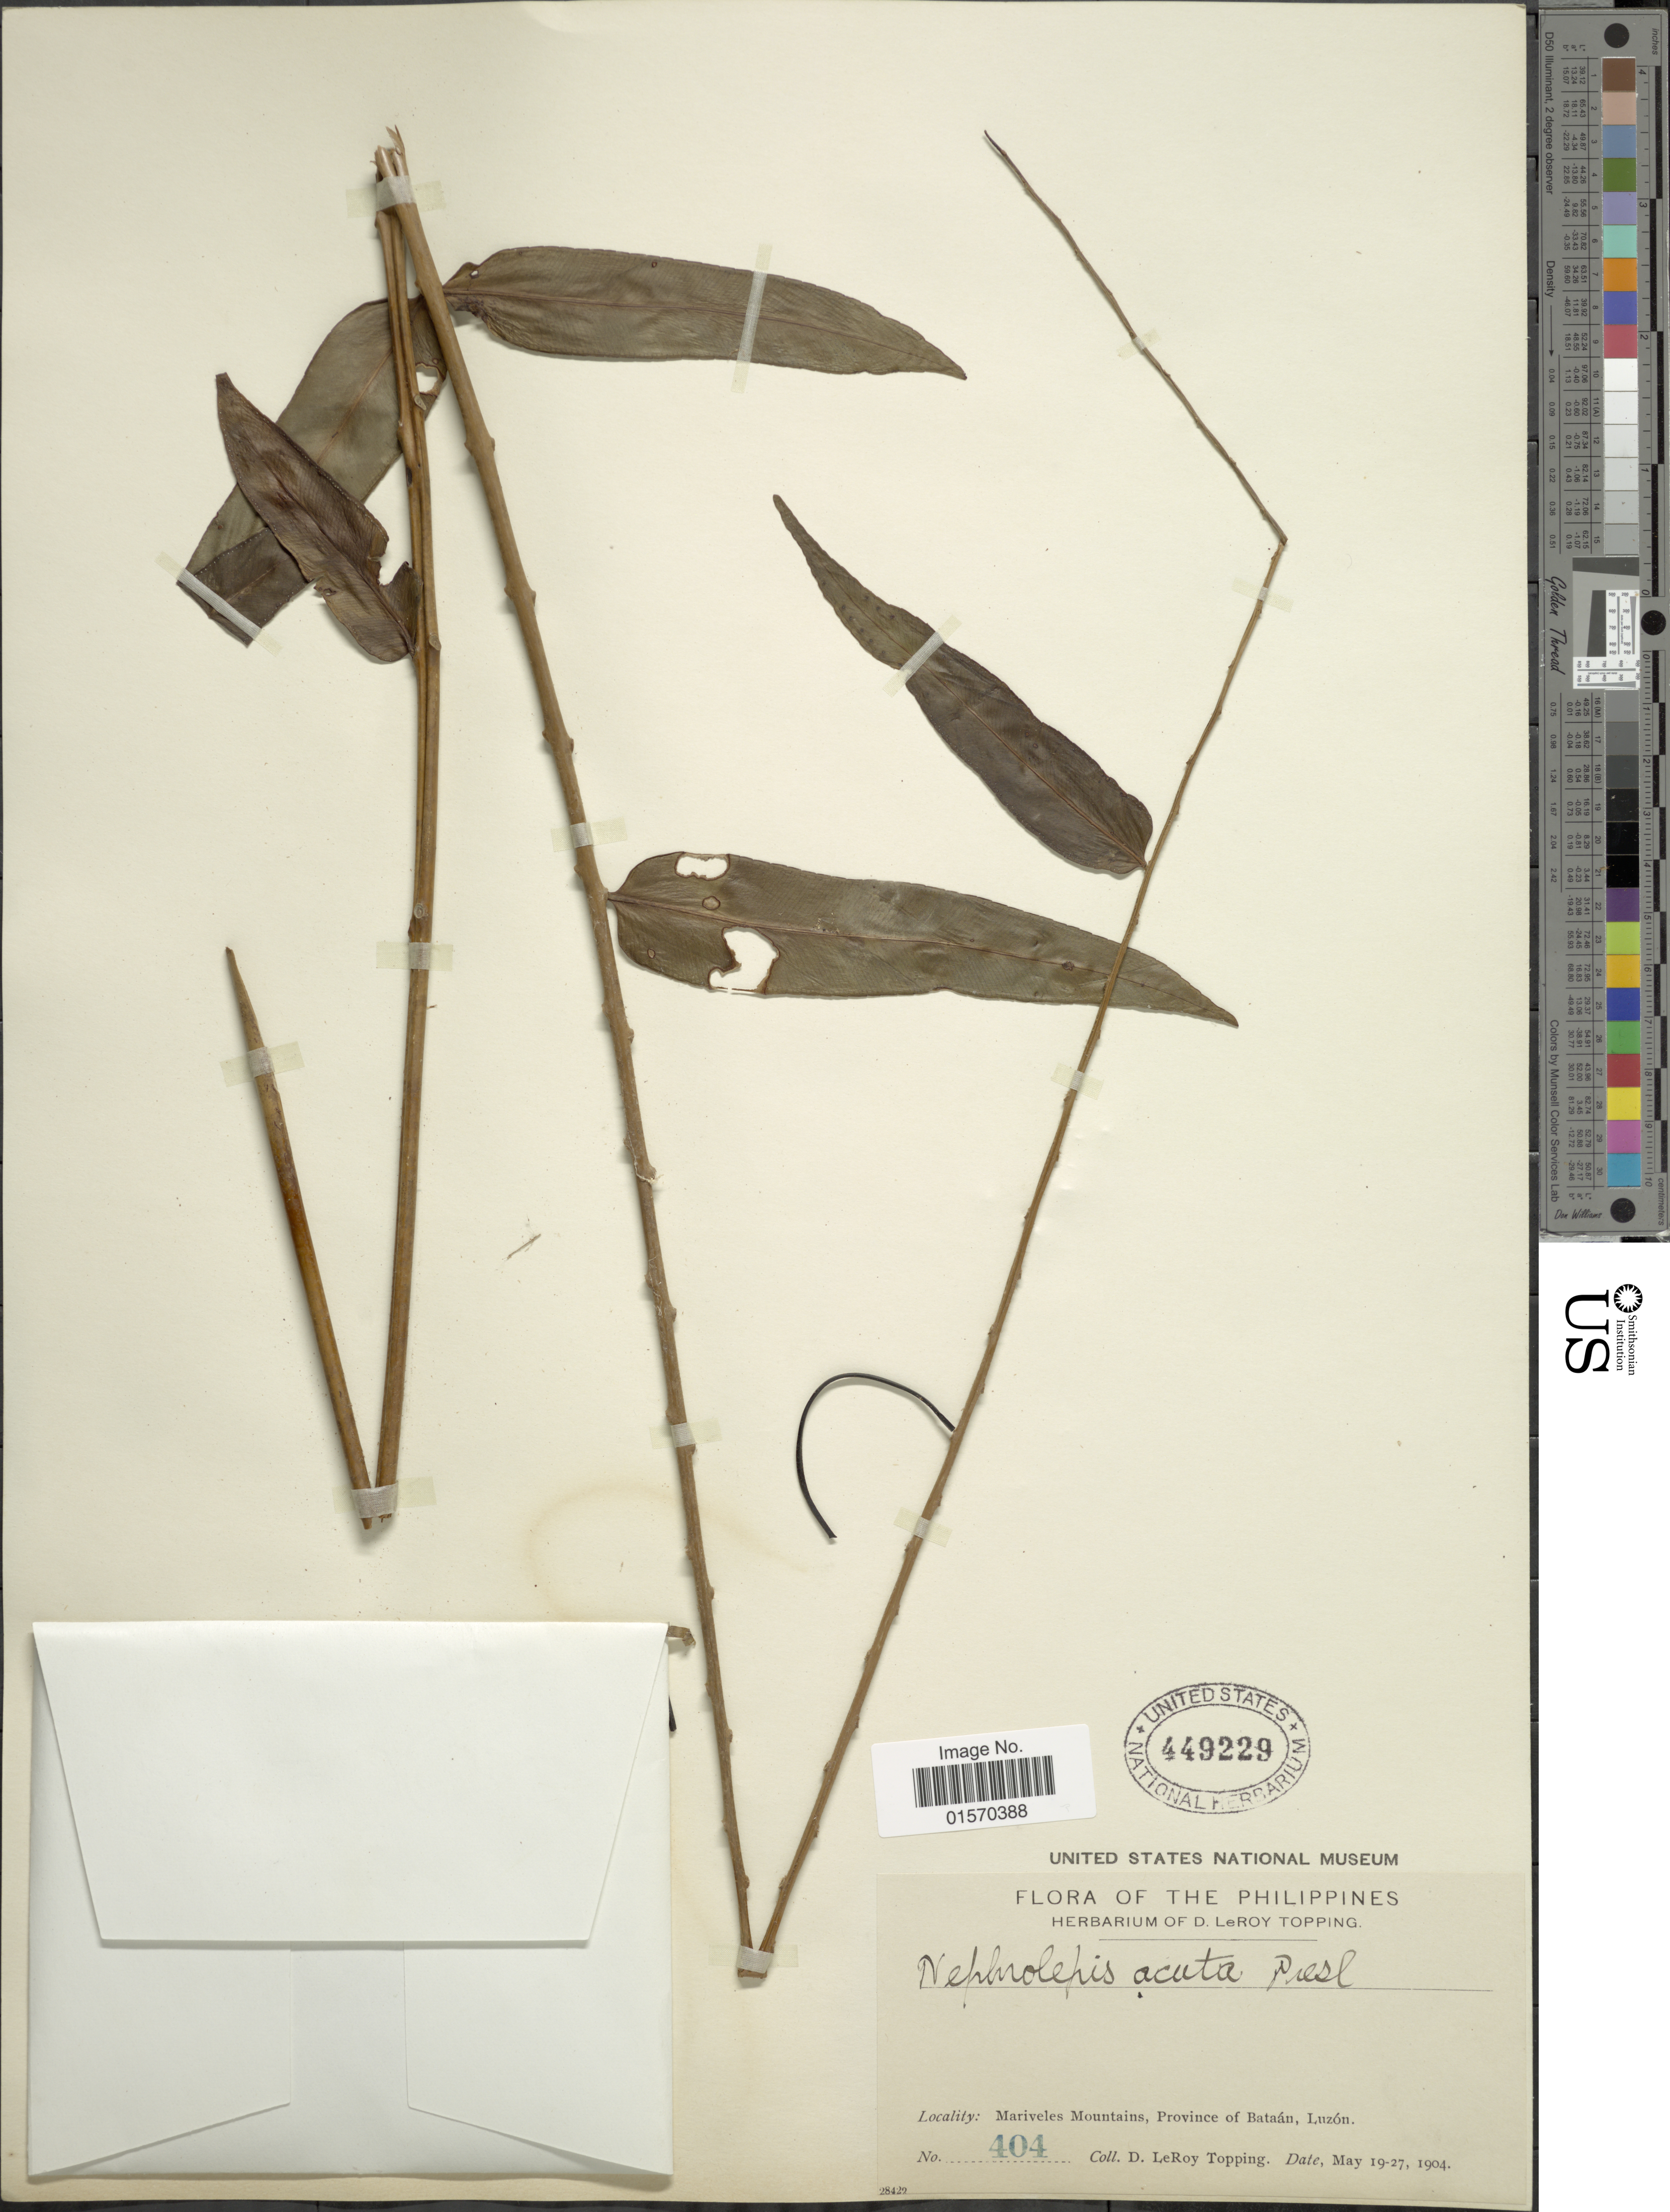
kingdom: Plantae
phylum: Tracheophyta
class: Polypodiopsida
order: Polypodiales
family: Nephrolepidaceae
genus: Nephrolepis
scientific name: Nephrolepis biserrata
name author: (Sw.) Schott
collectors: D. L. Topping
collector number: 404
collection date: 1904-05-19/1904-05-27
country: Philippines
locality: Mariveles Mountains, Province of Bataán, Luzón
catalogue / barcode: US 449229